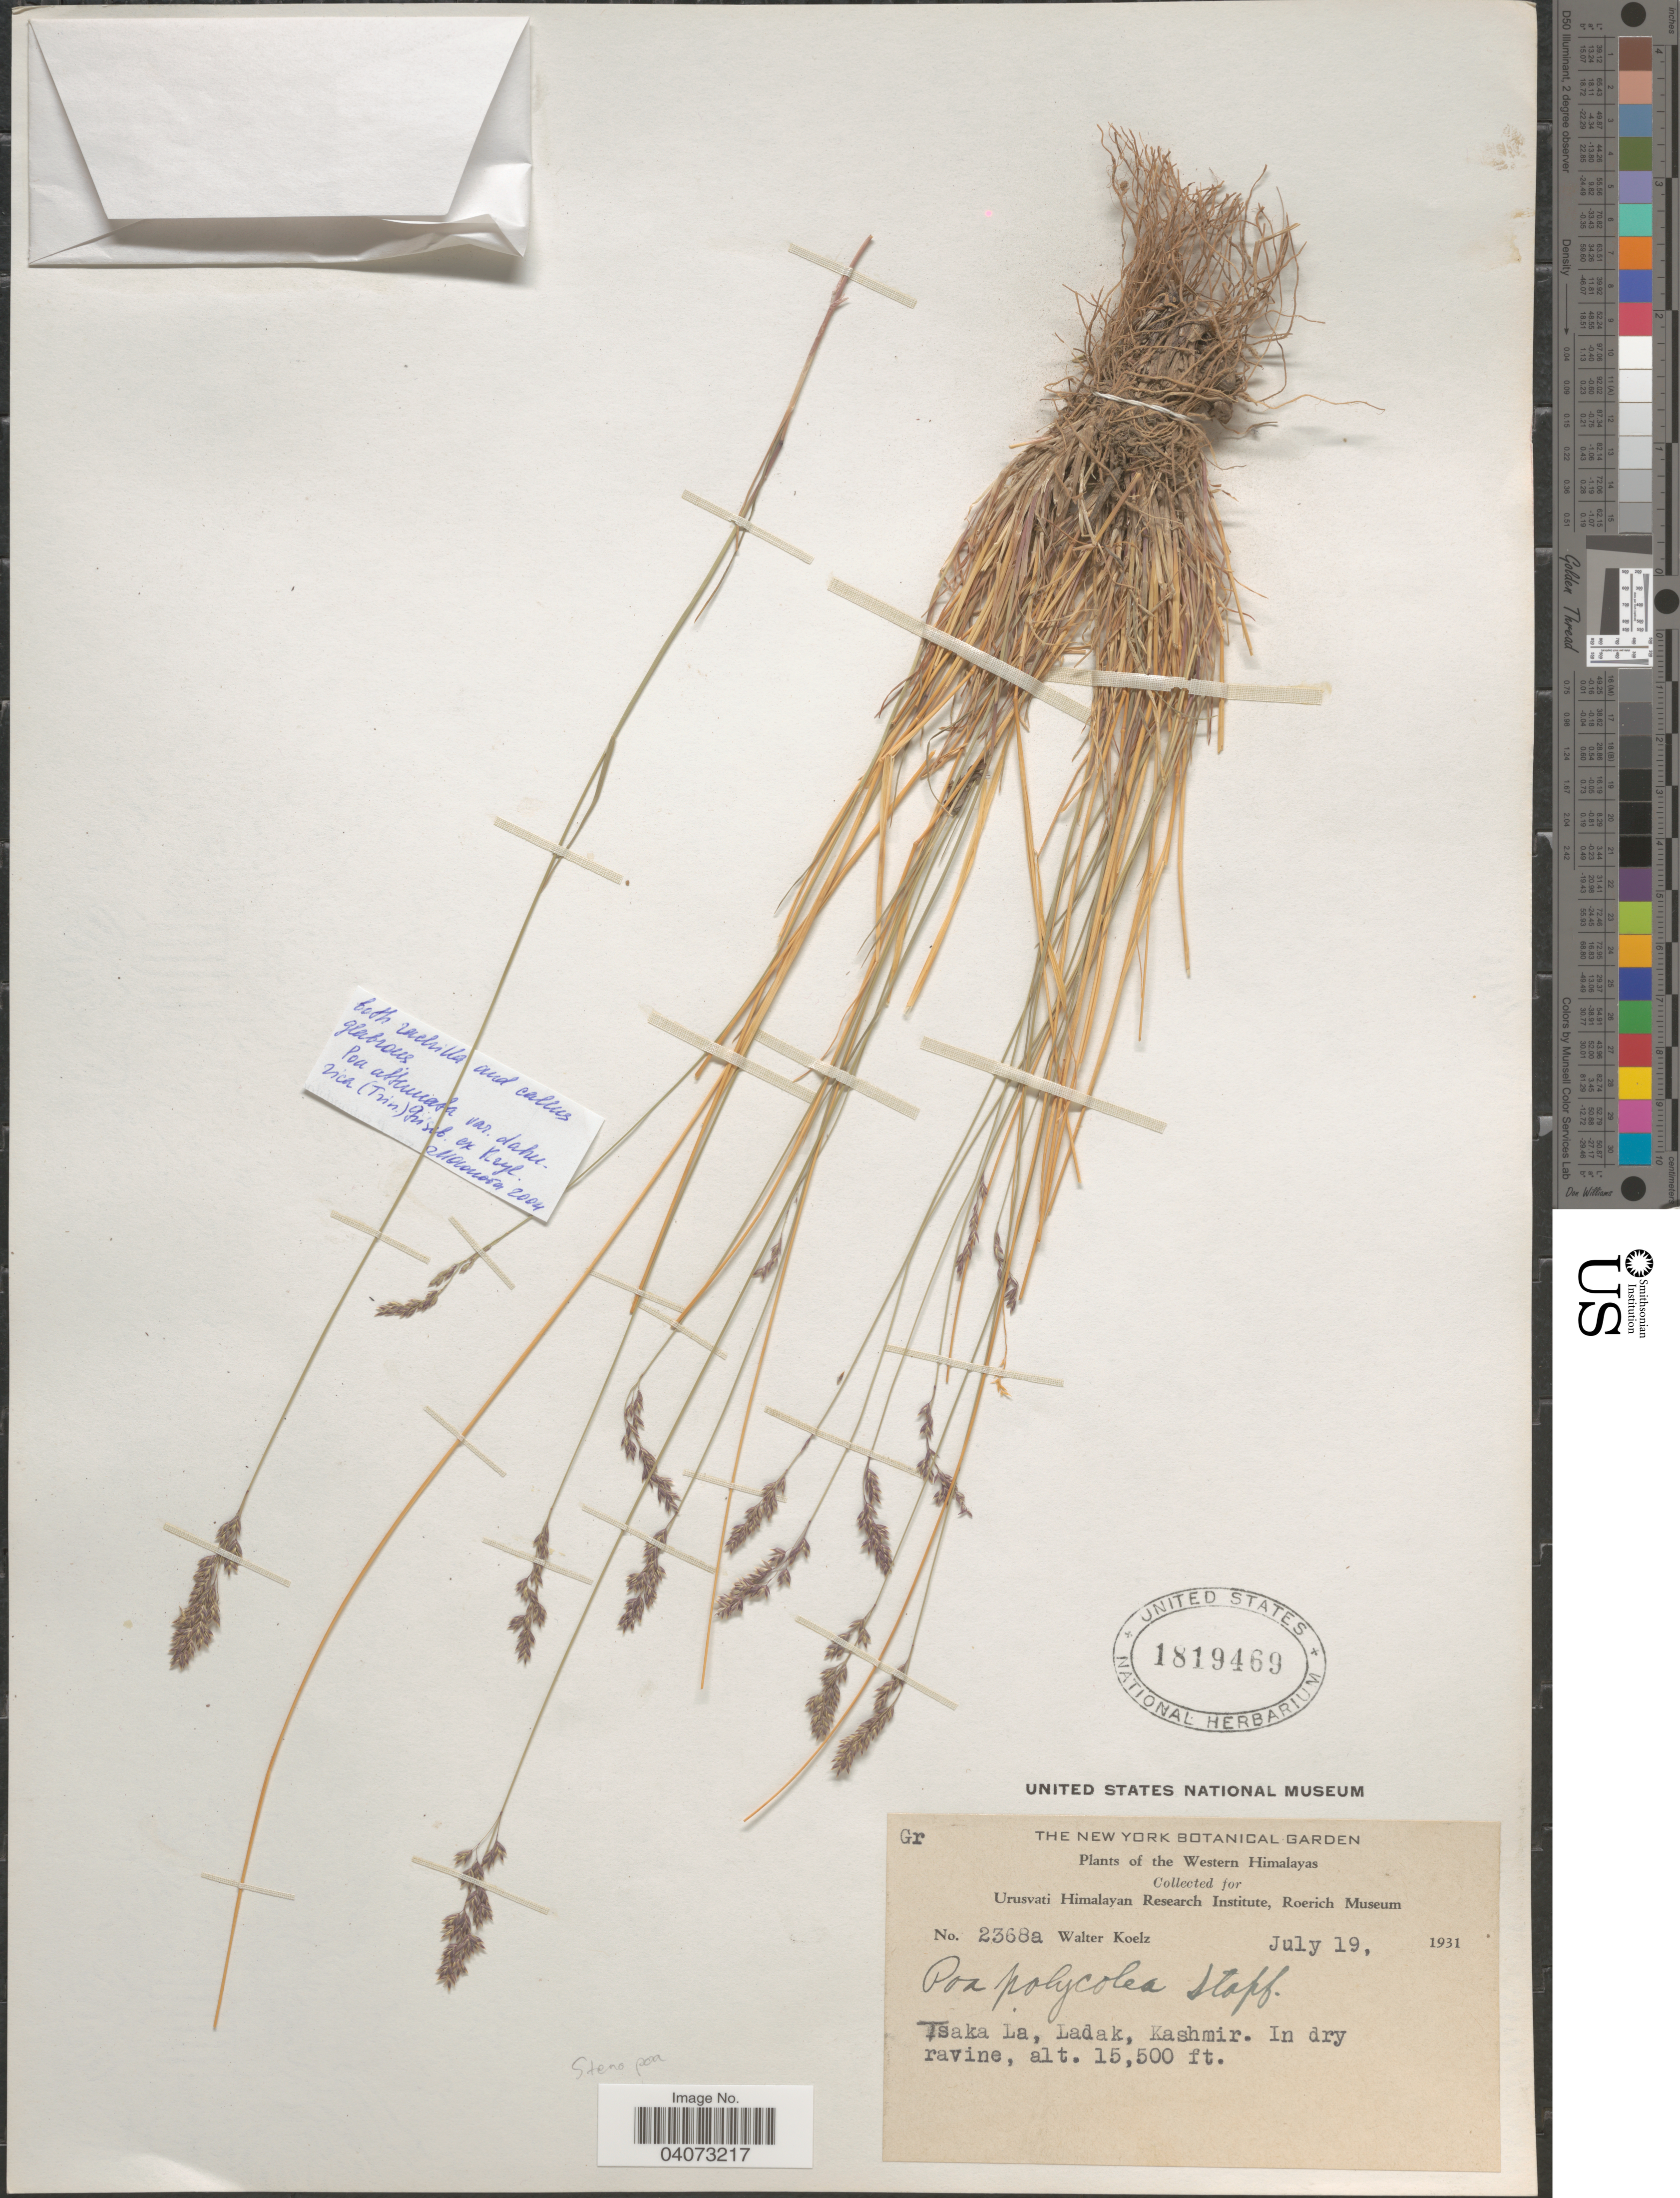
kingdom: Plantae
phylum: Tracheophyta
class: Liliopsida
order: Poales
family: Poaceae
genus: Poa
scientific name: Poa attenuata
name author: Trin.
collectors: W. N. Koelz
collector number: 2368a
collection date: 1931-07-19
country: India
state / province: Ladakh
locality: The Western Himalayas. Tsaka La, Ladak, Kashmir.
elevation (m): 4724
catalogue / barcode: US 1819469